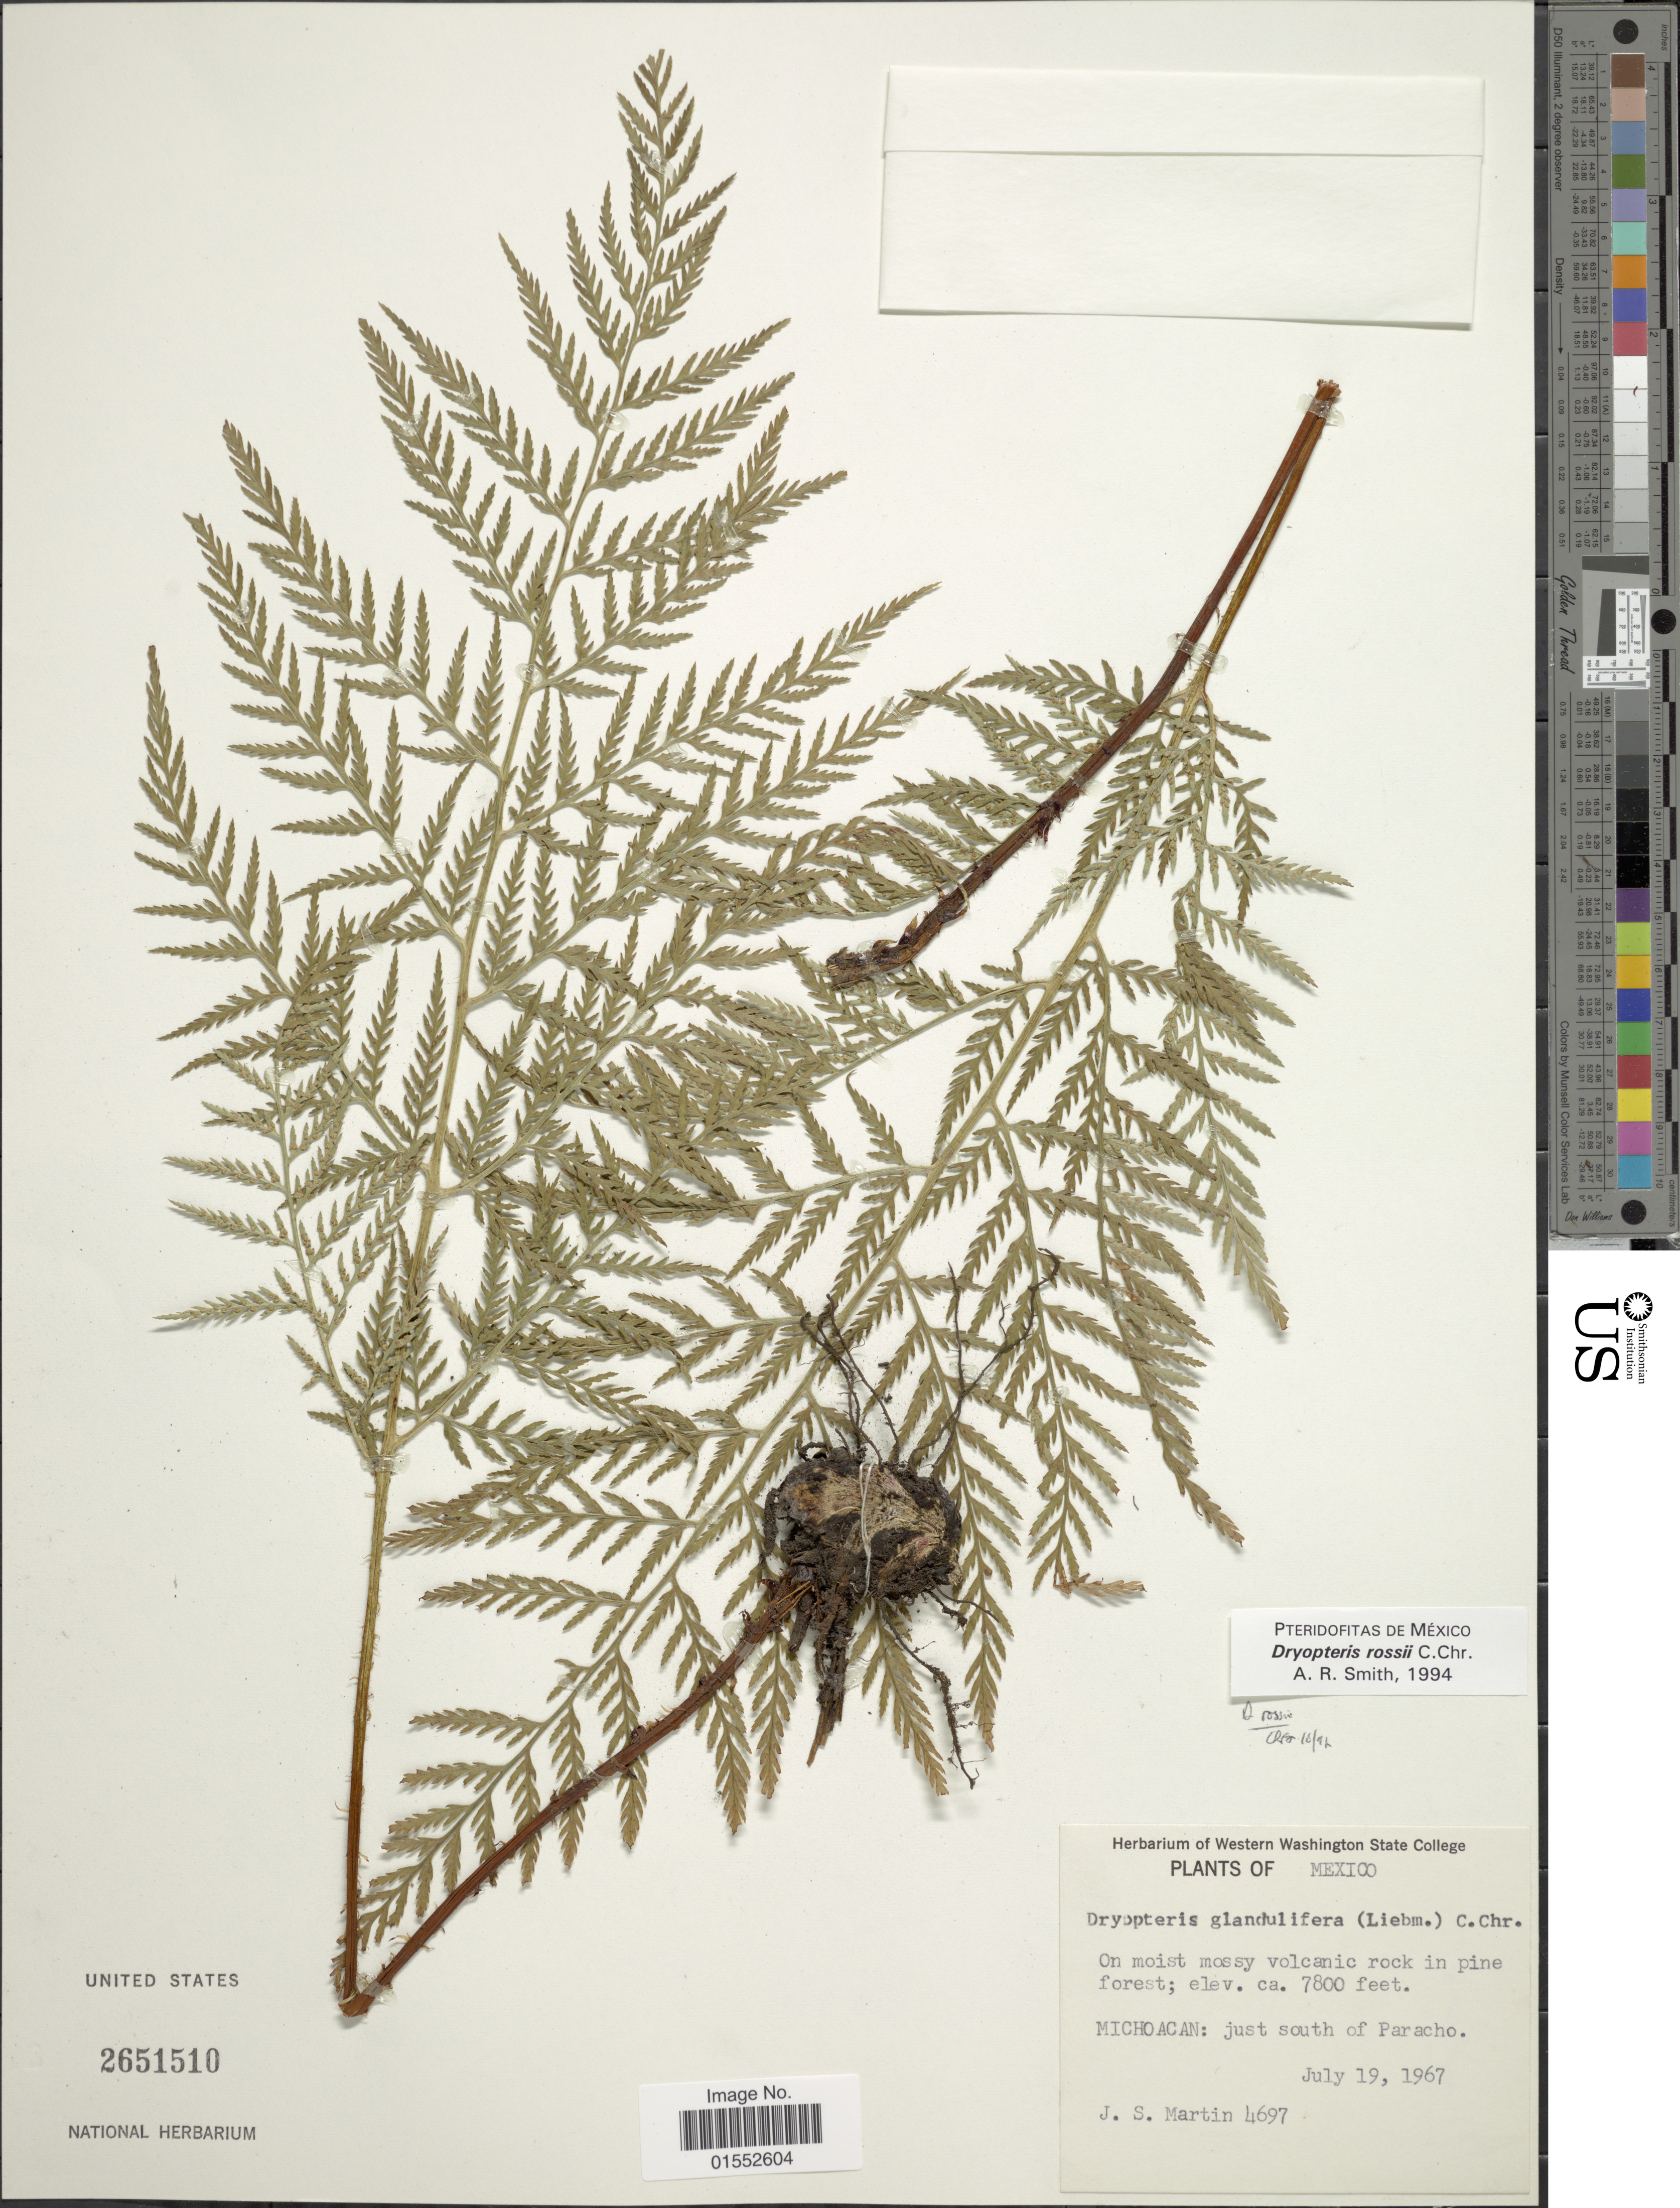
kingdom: Plantae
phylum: Tracheophyta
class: Polypodiopsida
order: Polypodiales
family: Dryopteridaceae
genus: Dryopteris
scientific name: Dryopteris rossii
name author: C. Chr.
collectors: J. S. Martin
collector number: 4697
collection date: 1967-07-19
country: Mexico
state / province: Michoacán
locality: Just south of Paracho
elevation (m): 2377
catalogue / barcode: US 2651510